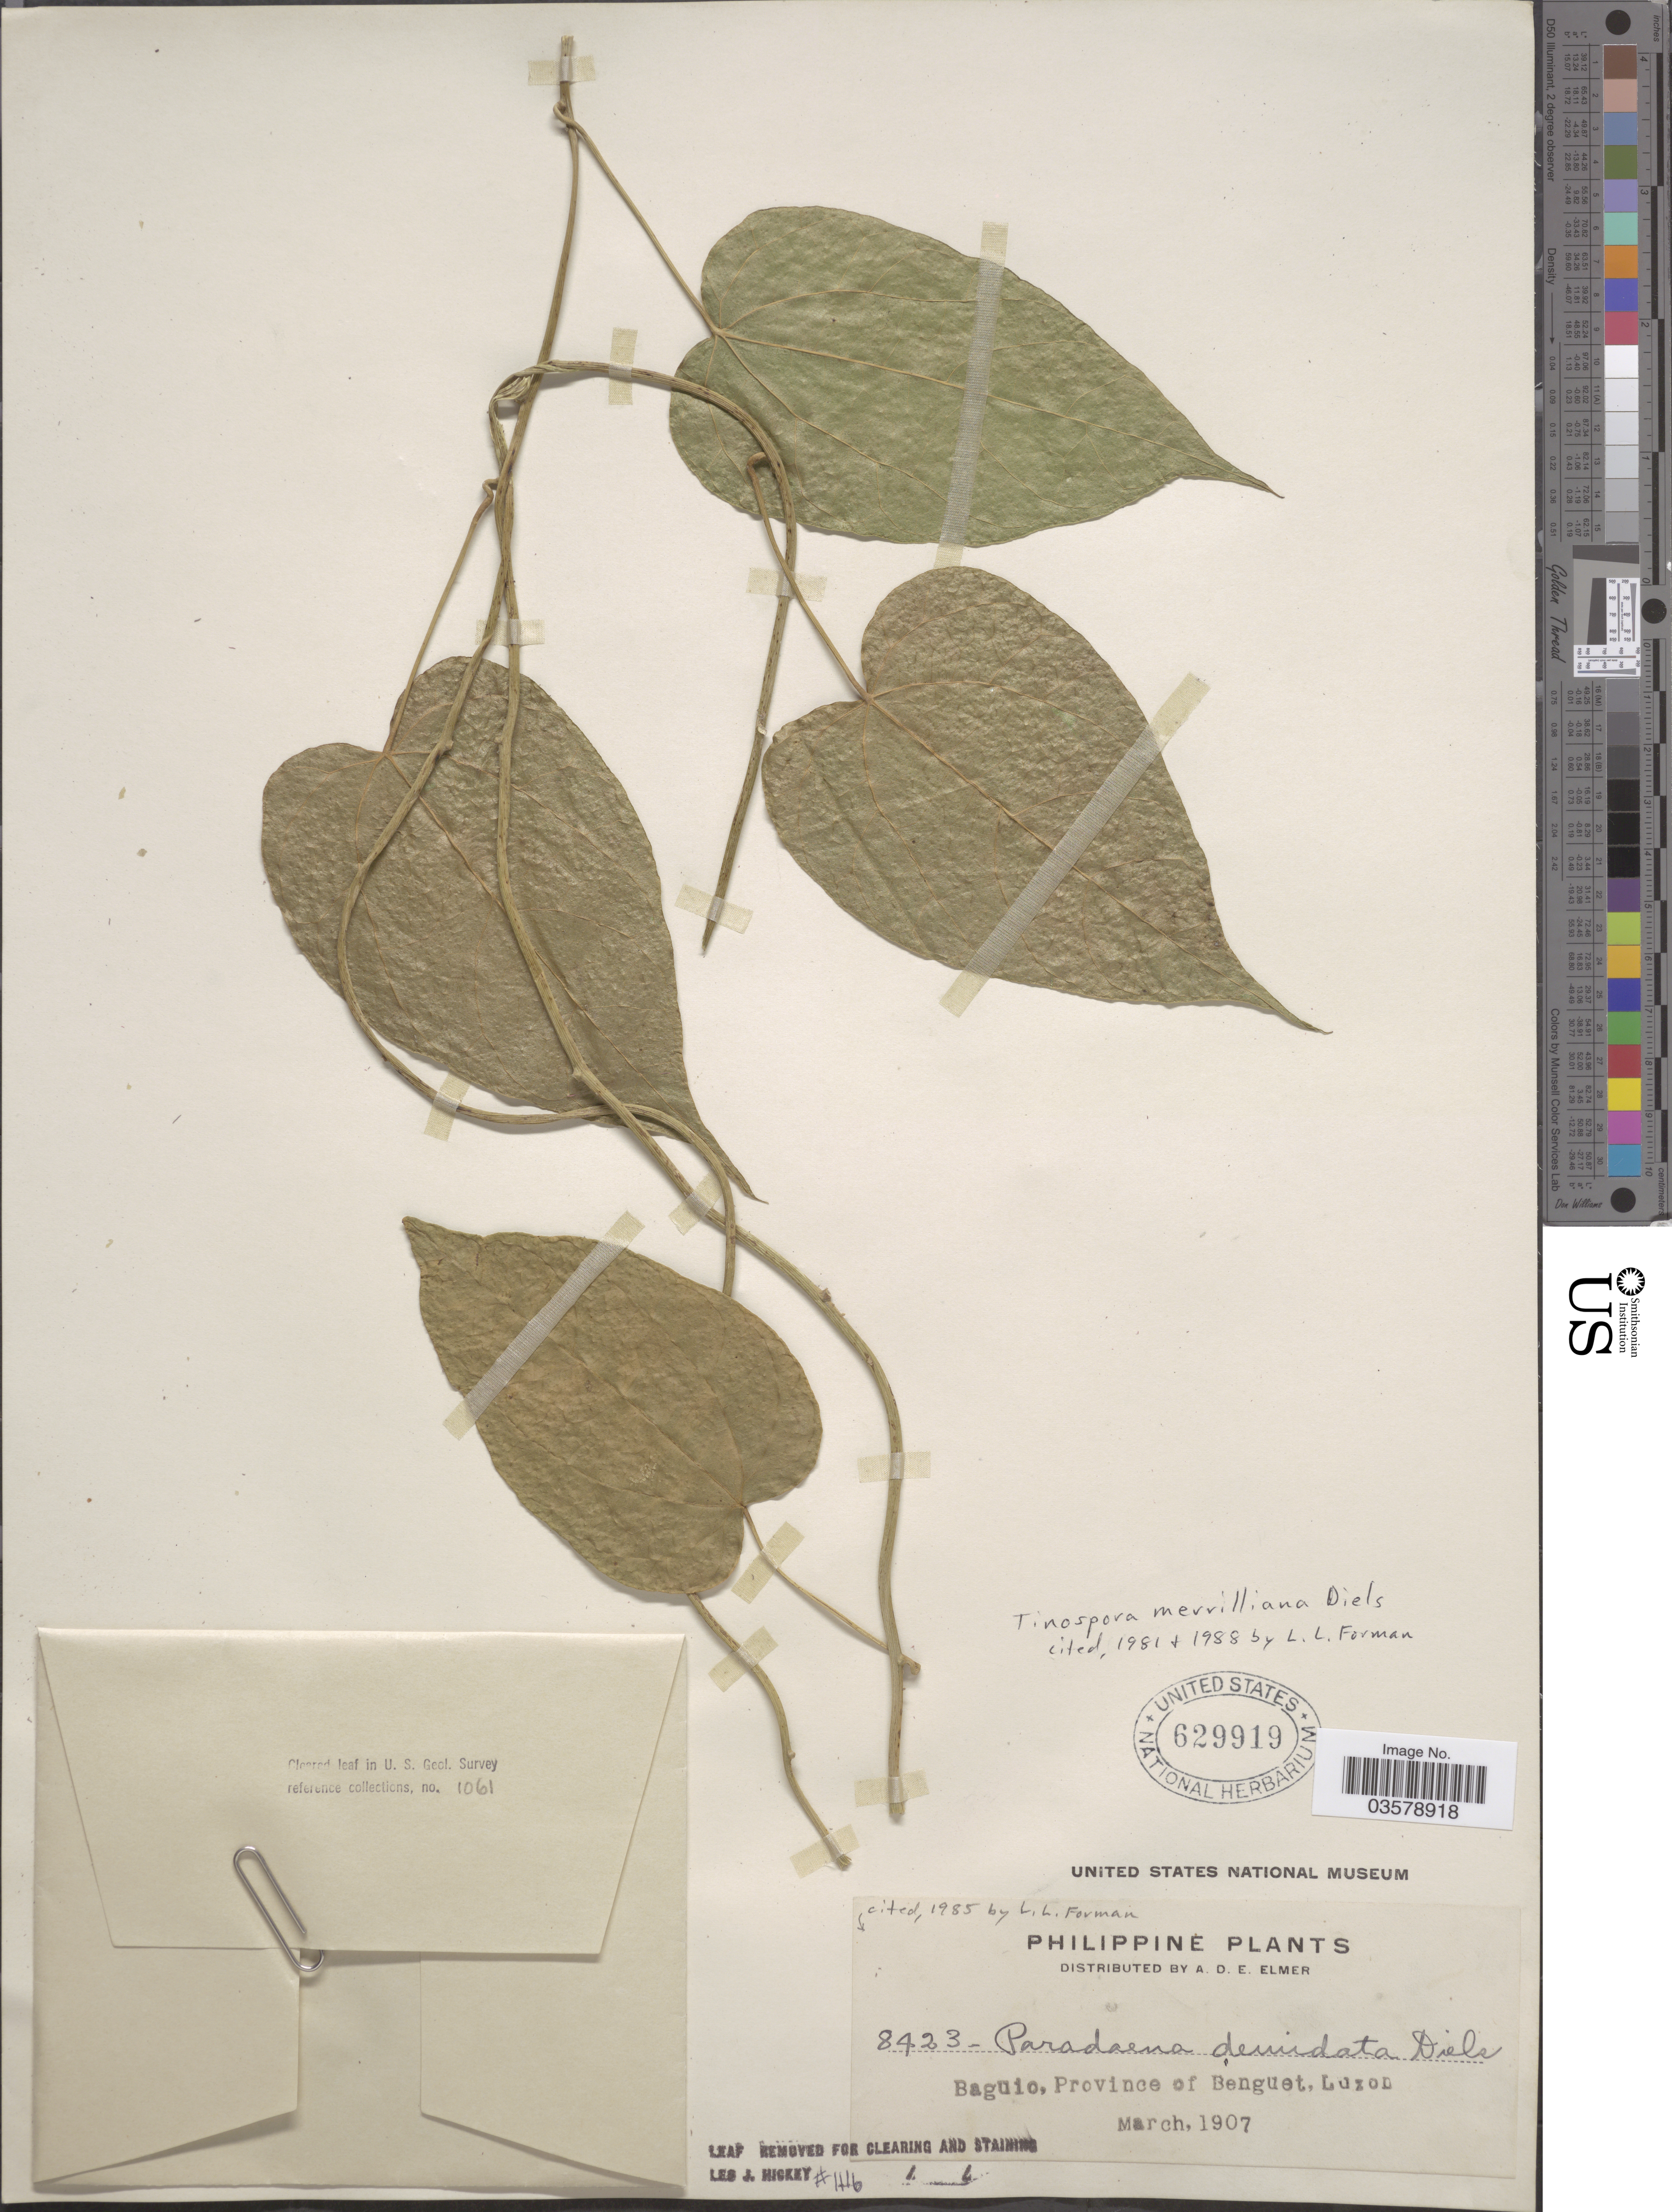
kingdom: Plantae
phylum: Tracheophyta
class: Magnoliopsida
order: Ranunculales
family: Menispermaceae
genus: Tinospora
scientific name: Tinospora merrilliana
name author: Diels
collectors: A. D. E. Elmer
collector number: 8423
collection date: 1907-03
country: Philippines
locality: Philippine. Baguiom Province of Benguet, Luzon.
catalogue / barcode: US 629919